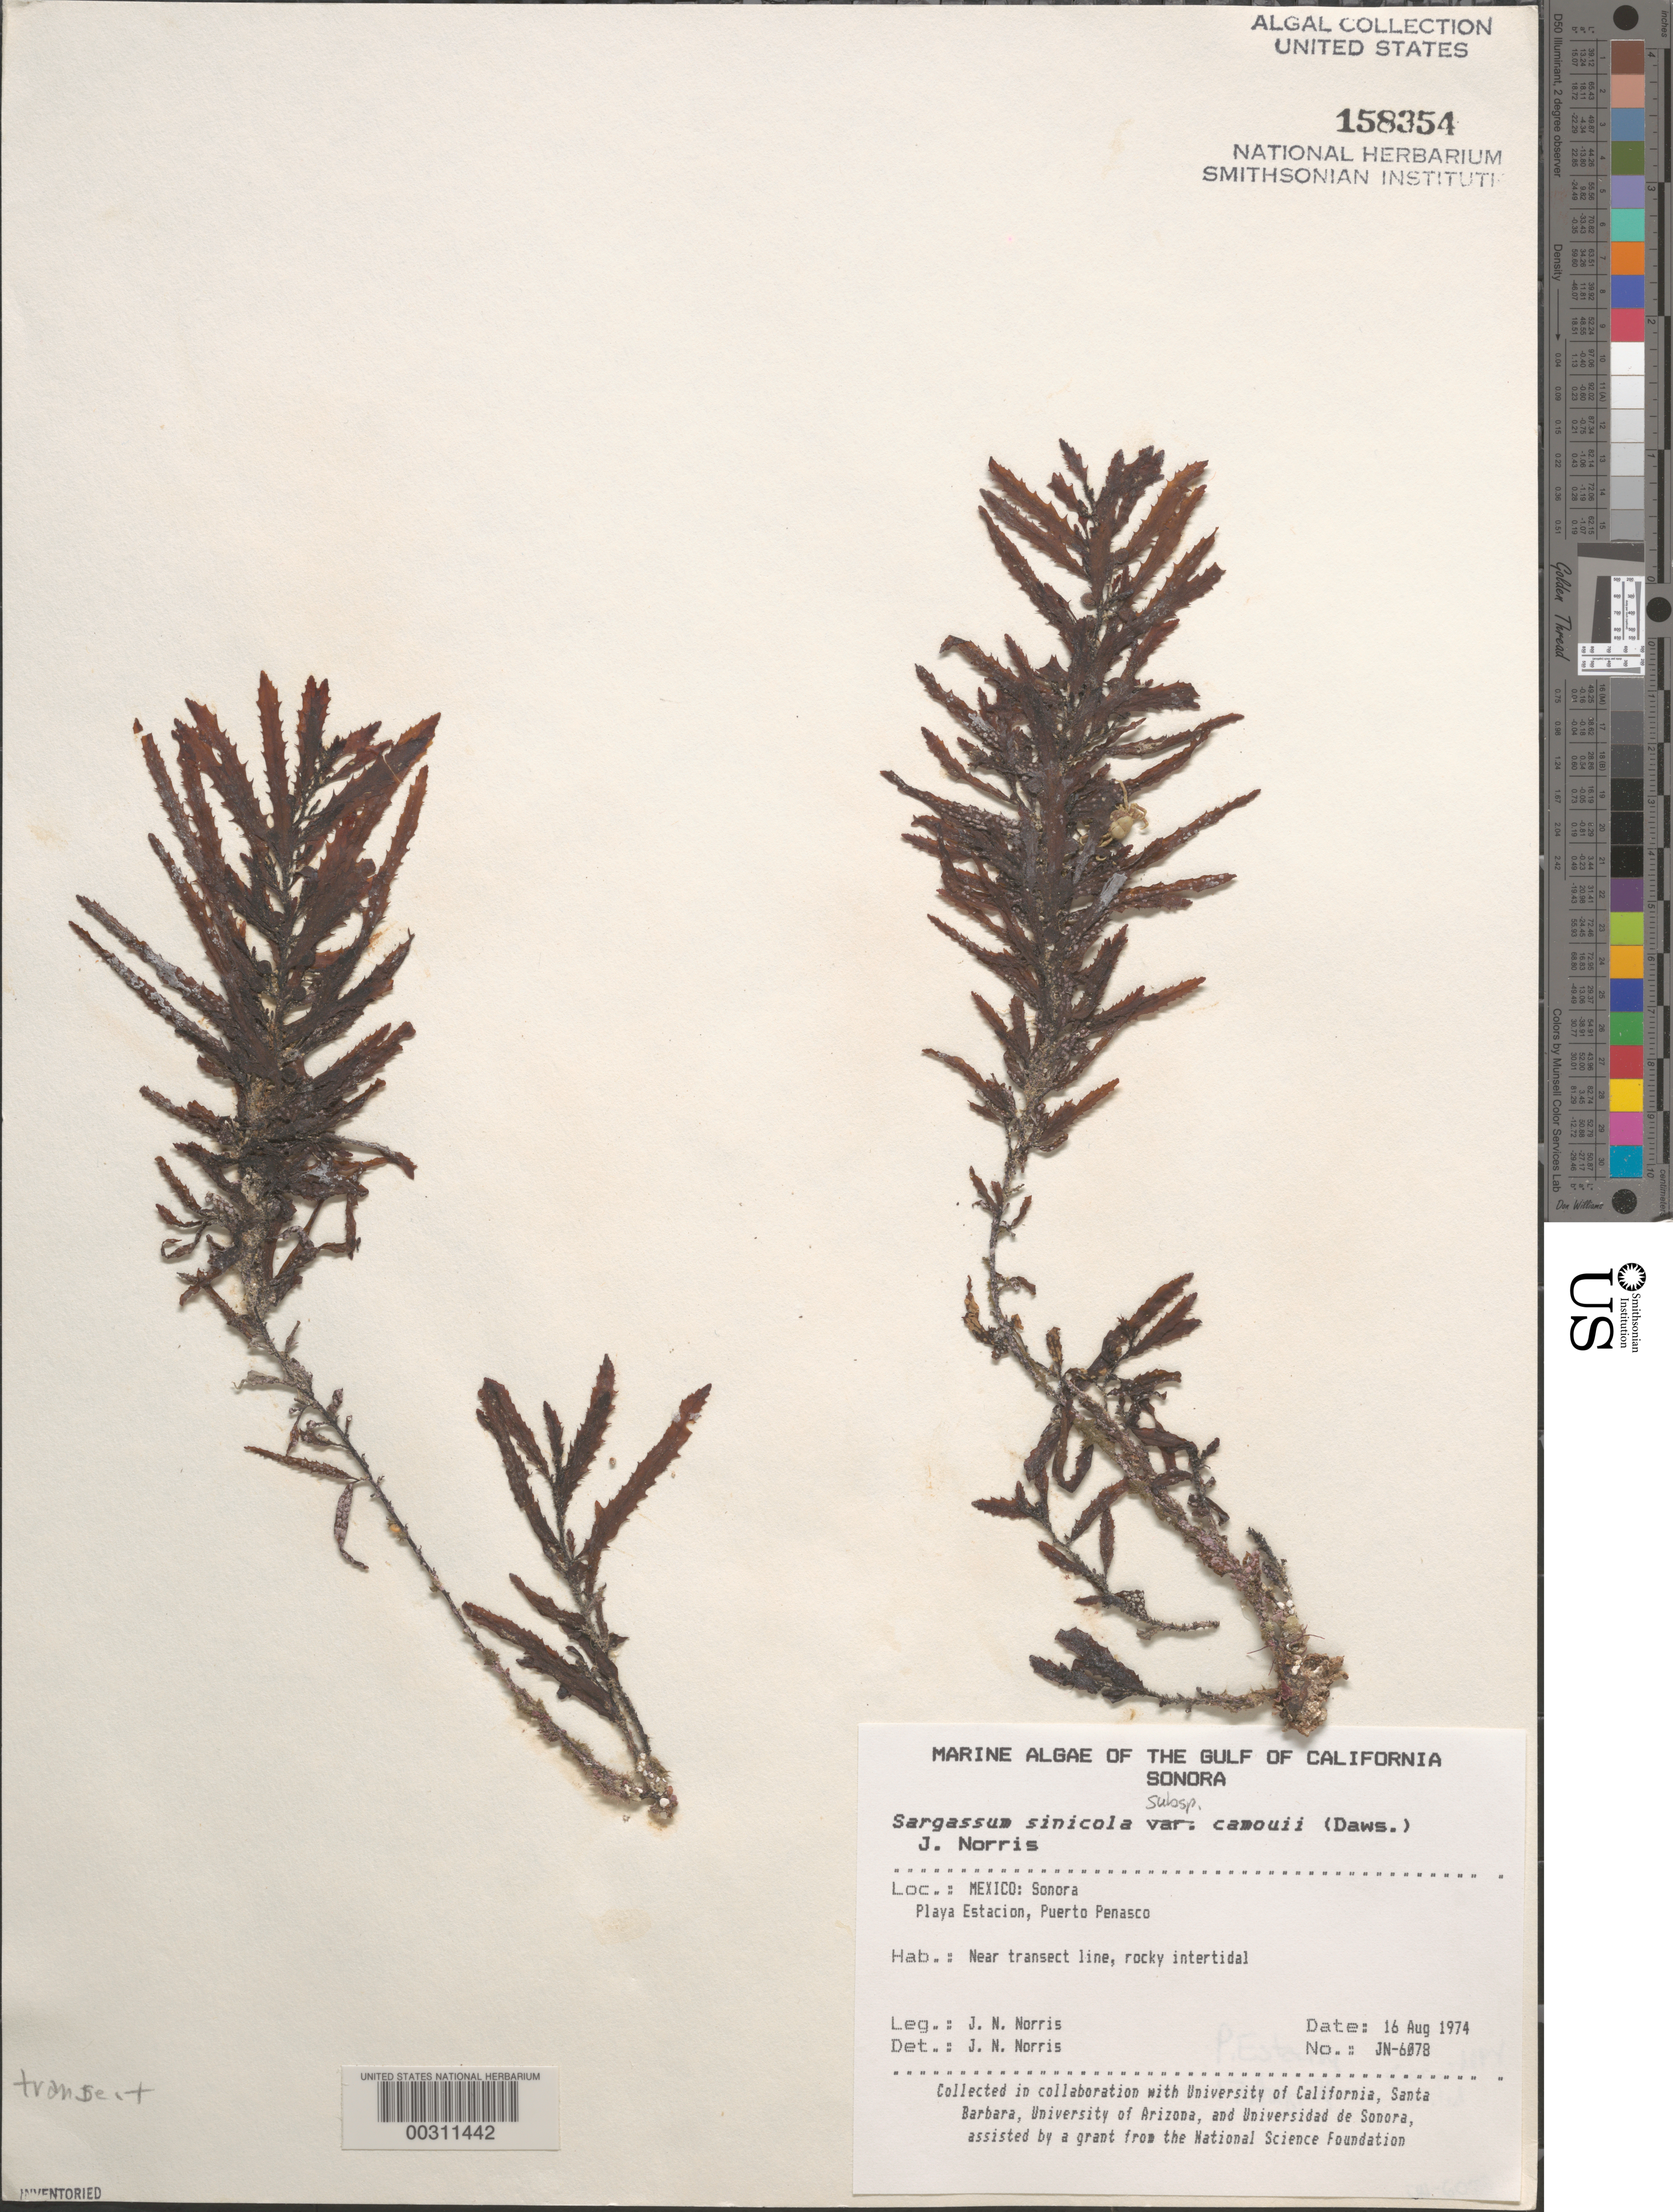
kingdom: Chromista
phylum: Ochrophyta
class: Phaeophyceae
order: Fucales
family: Sargassaceae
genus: Sargassum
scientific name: Sargassum sinicola var. camouii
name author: (E.Y. Dawson) J.N. Norris & Yensen in McCourt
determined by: Norris, James N.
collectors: J. N. Norris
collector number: JN-6078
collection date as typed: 16 Jun 1974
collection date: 1974-06-16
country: Mexico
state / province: Sonora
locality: Playa Estacion, Puerto Penasco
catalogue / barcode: US 158354